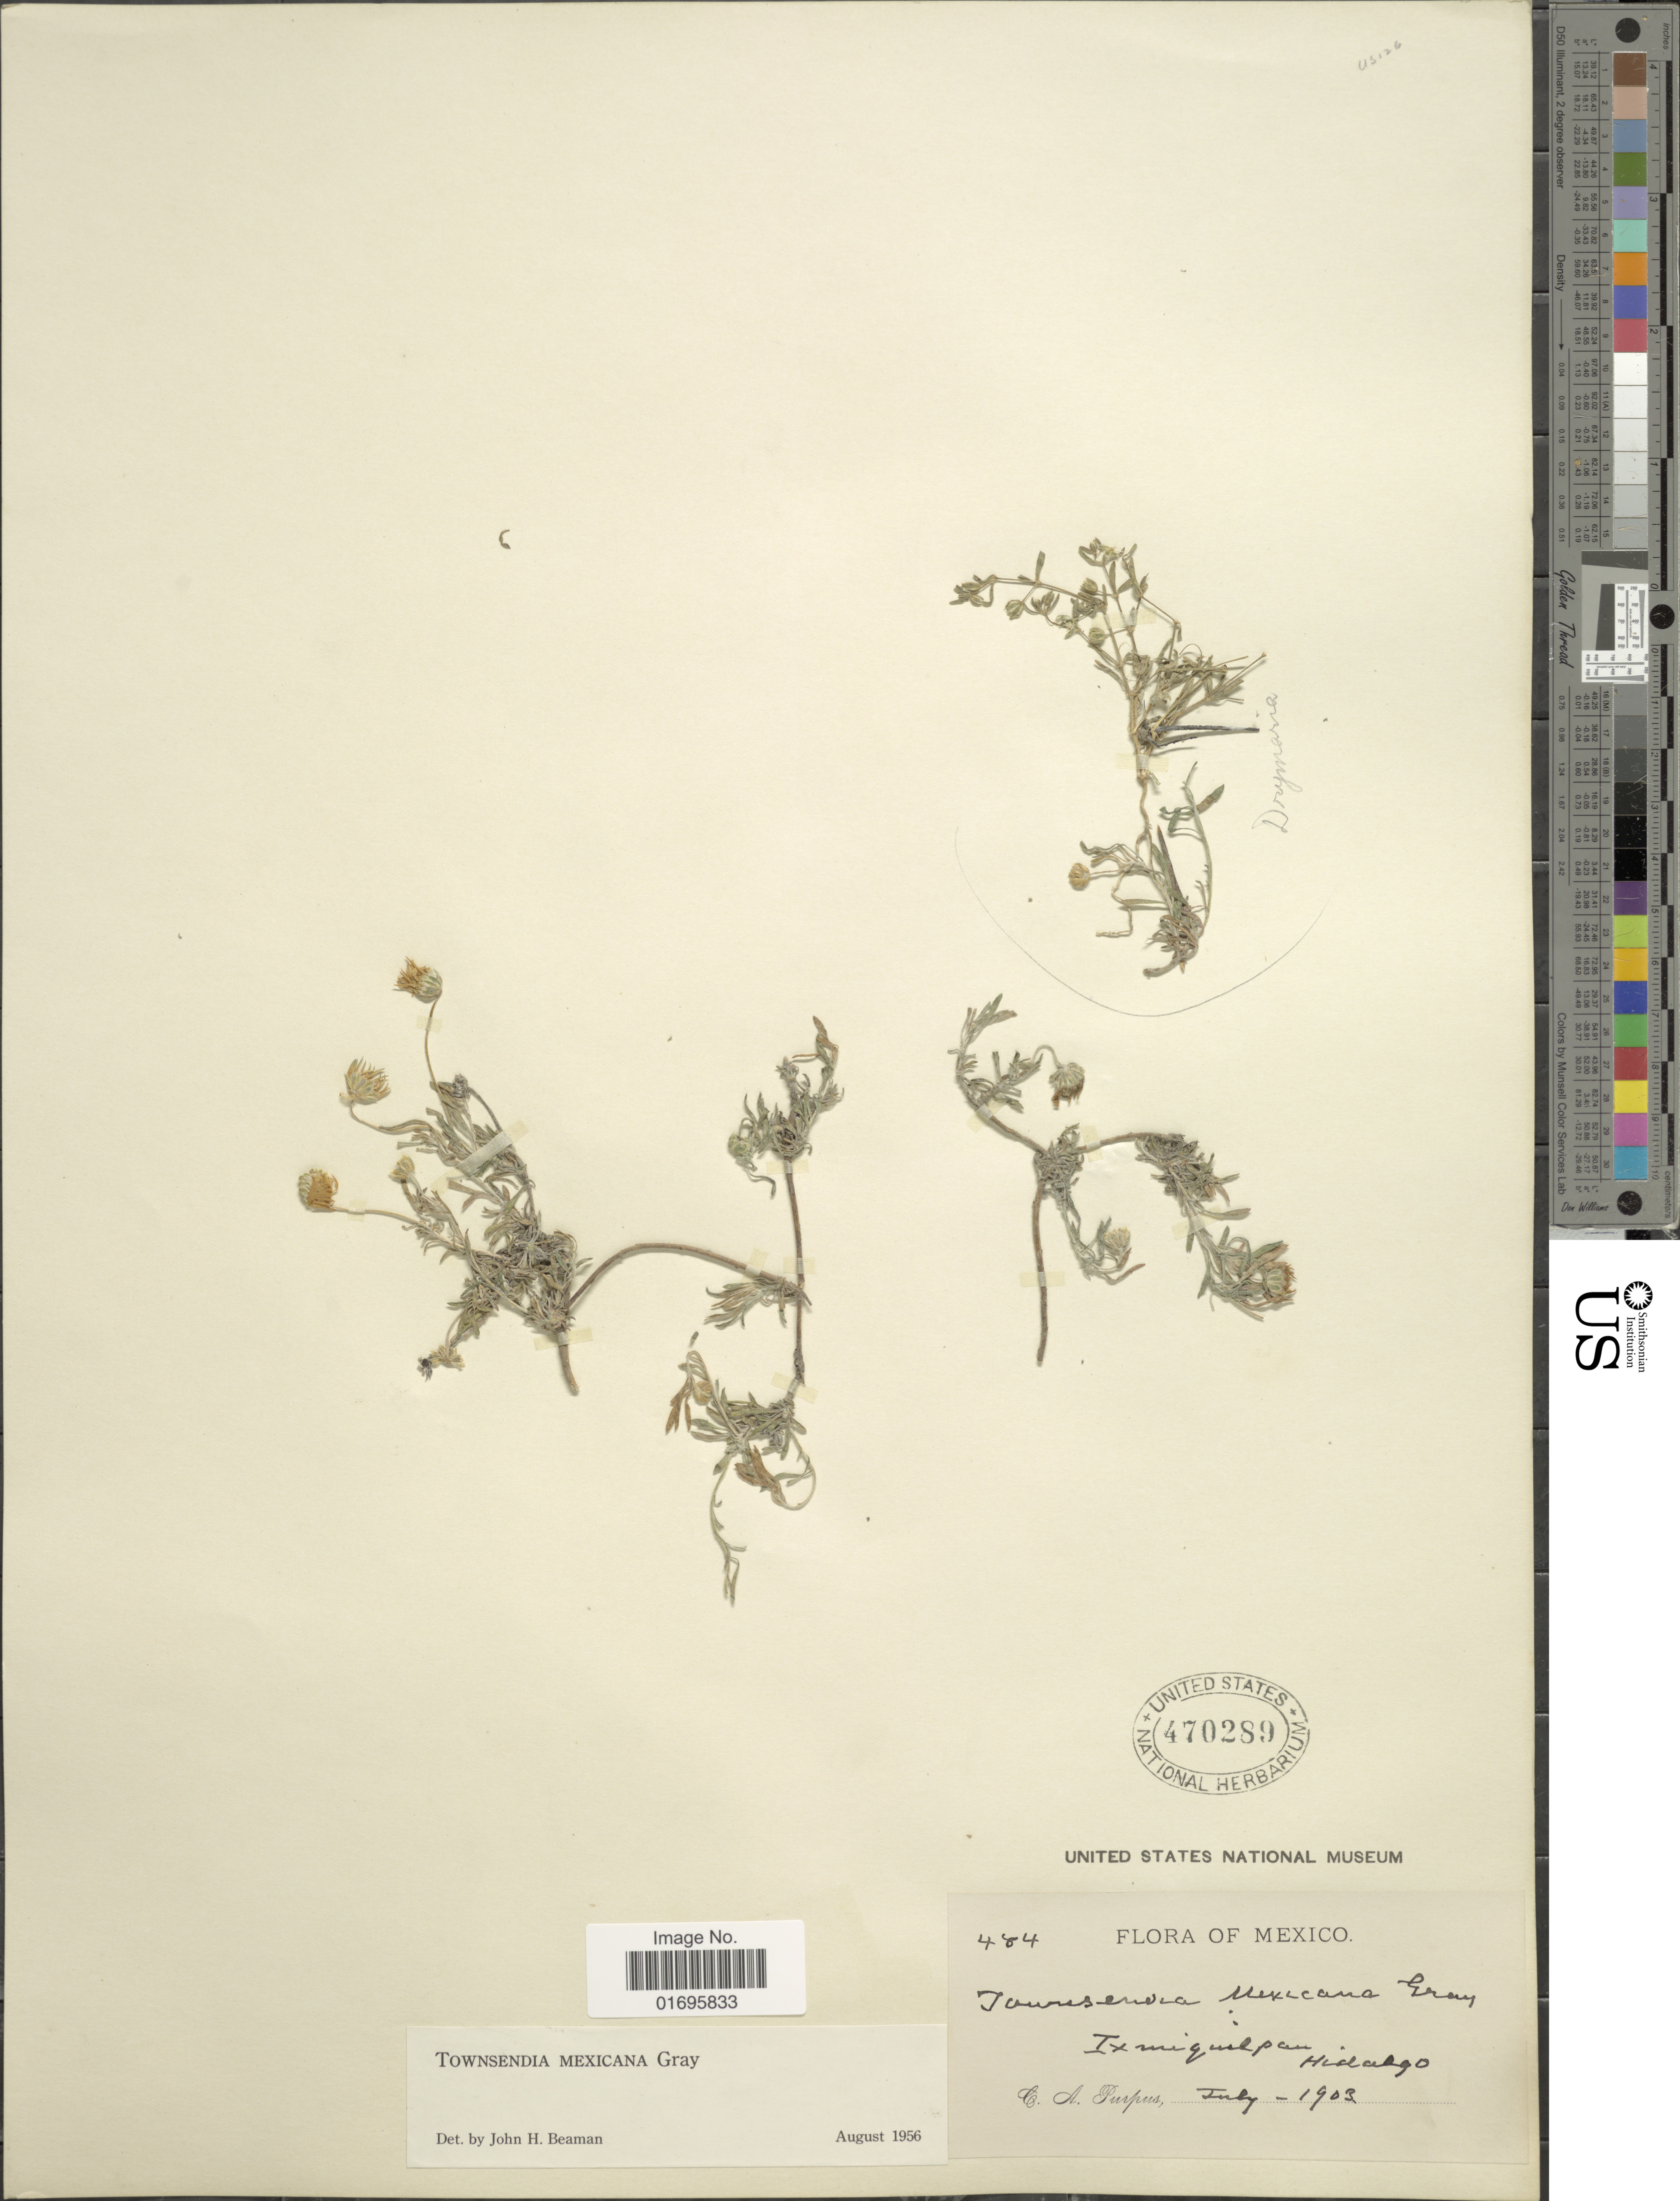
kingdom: Plantae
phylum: Tracheophyta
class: Magnoliopsida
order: Asterales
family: Asteraceae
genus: Townsendia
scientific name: Townsendia mexicana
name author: A. Gray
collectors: C. A. Purpus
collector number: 484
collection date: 1903-07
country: Mexico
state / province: Hidalgo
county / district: Ixmiquilpan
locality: Ixmiquilpan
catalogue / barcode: US 470289